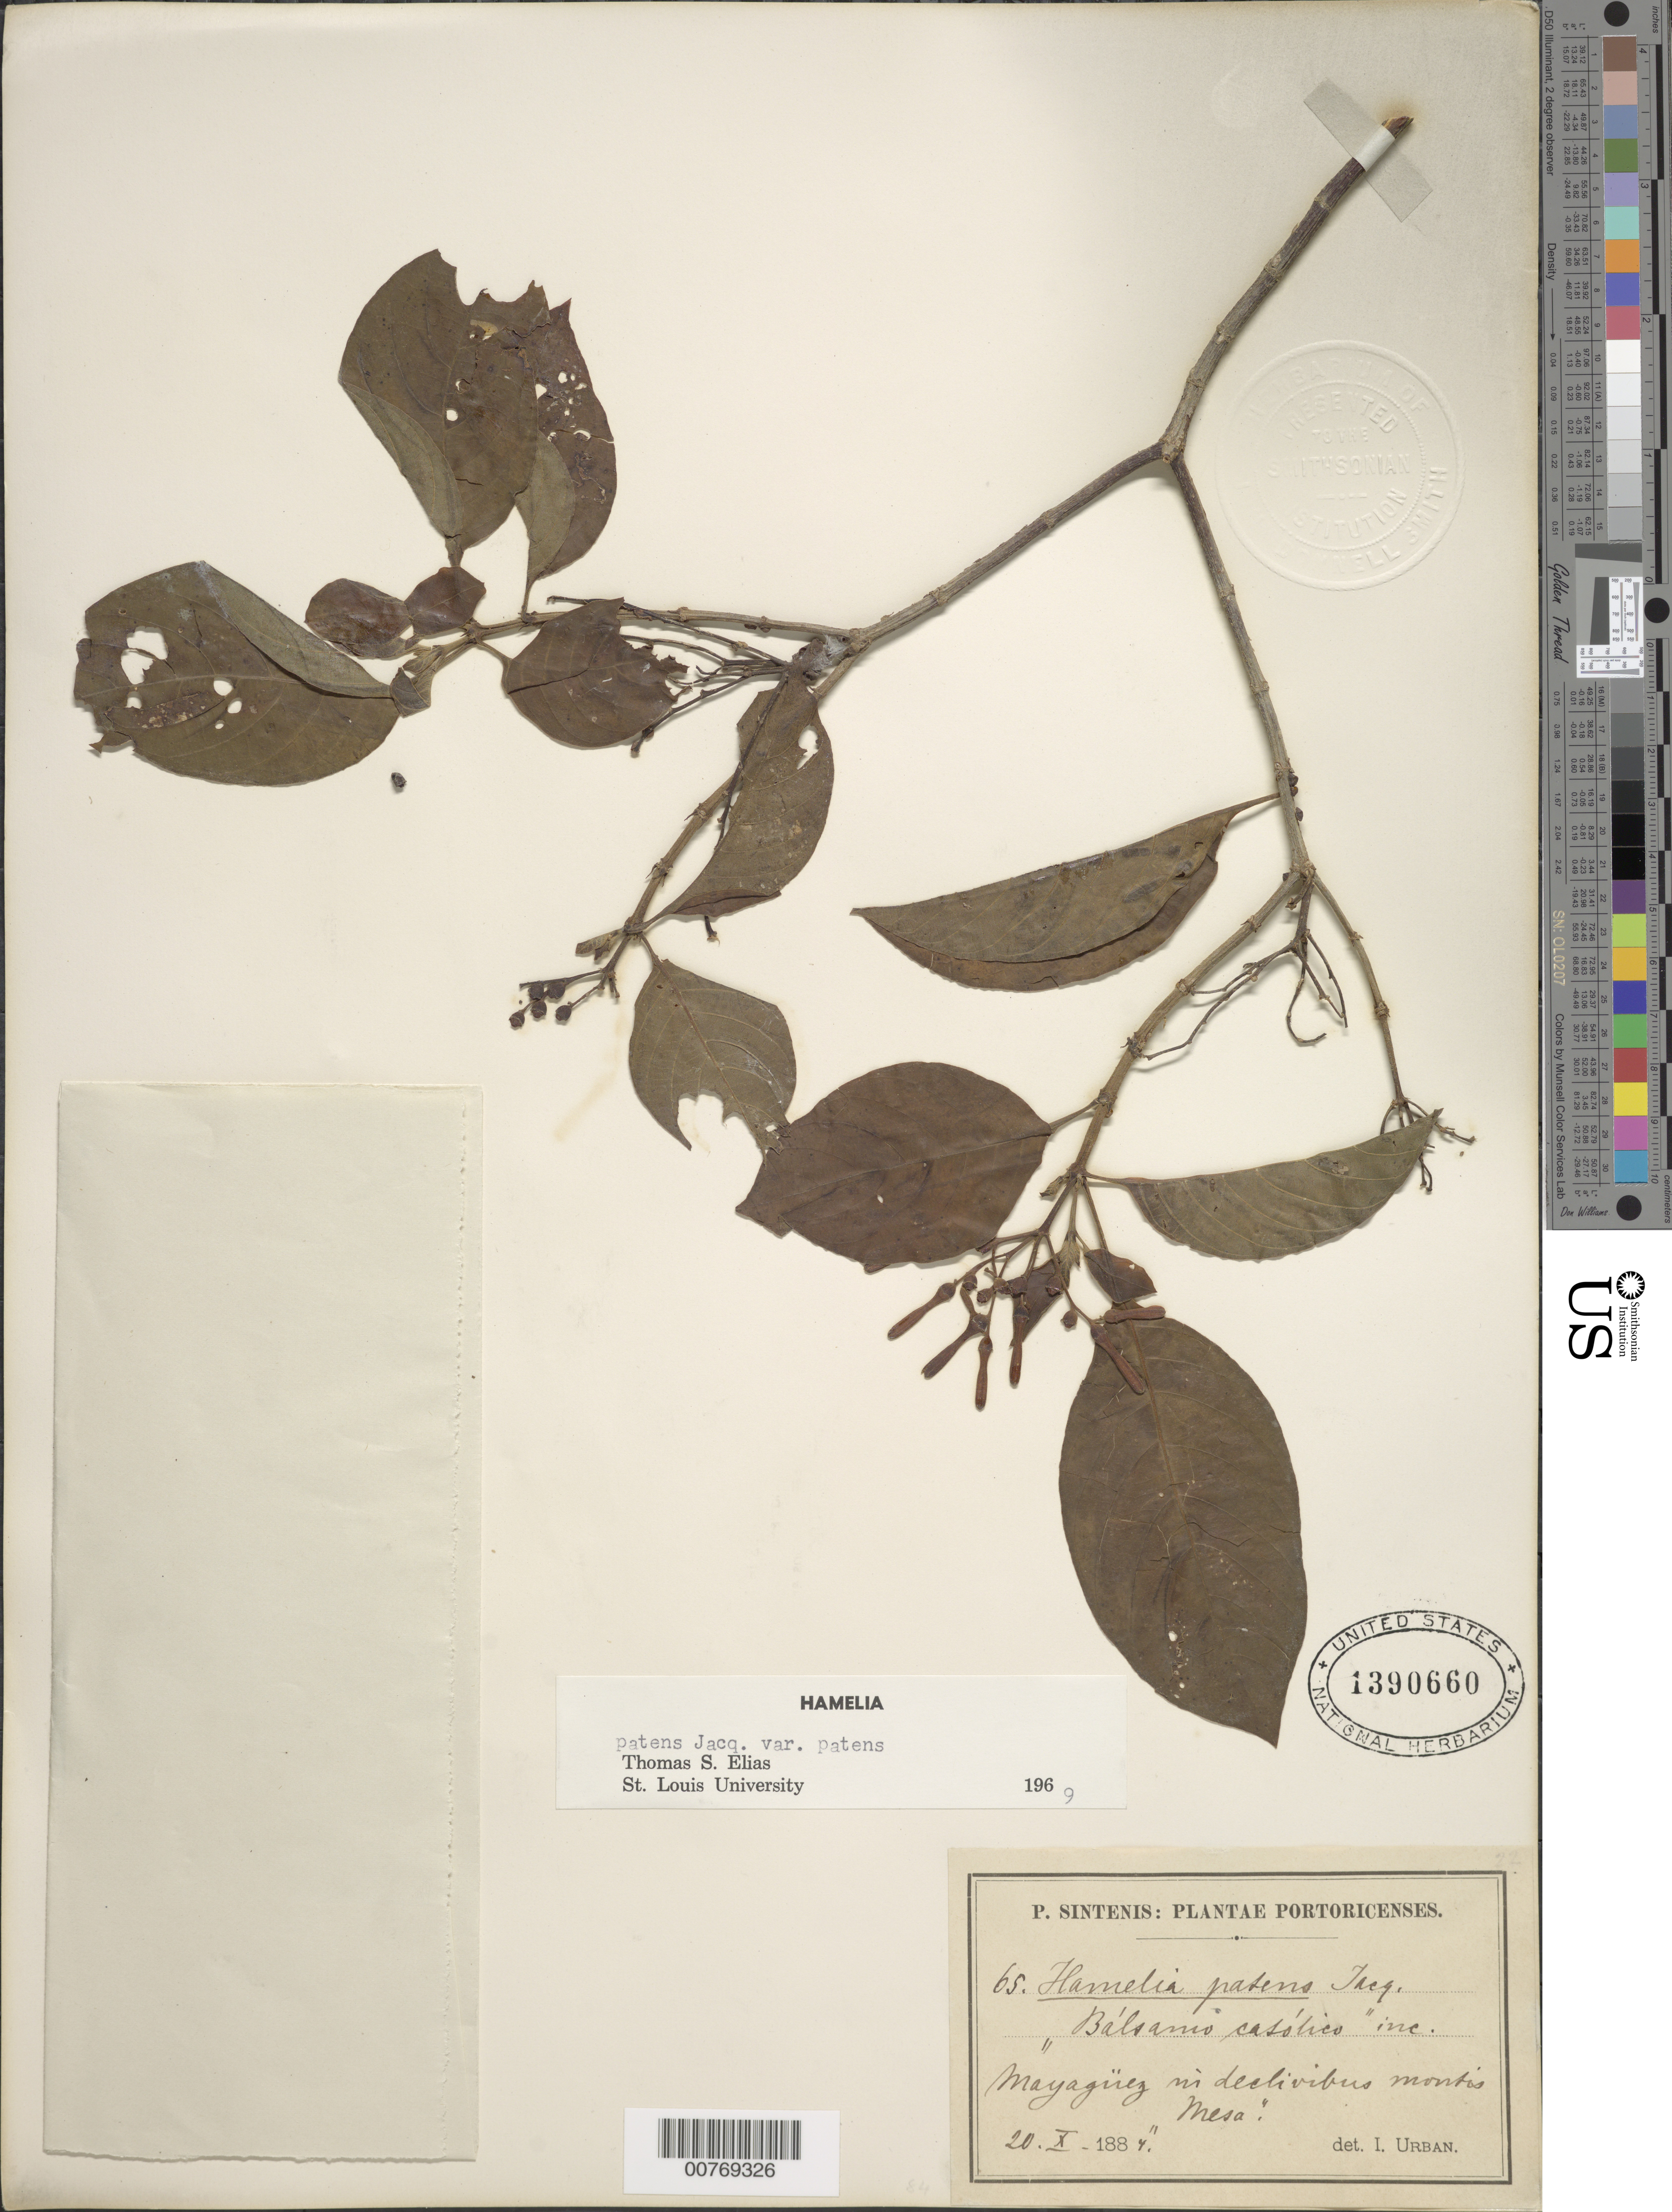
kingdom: Plantae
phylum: Tracheophyta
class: Magnoliopsida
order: Gentianales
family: Rubiaceae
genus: Hamelia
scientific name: Hamelia patens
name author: Jacq.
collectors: P. Sintenis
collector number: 65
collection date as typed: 20 Oct 1884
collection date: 1884-10-20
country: Puerto Rico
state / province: Mayagüez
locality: Mayaguez in declivibus montis Mesa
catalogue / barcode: US 1390660